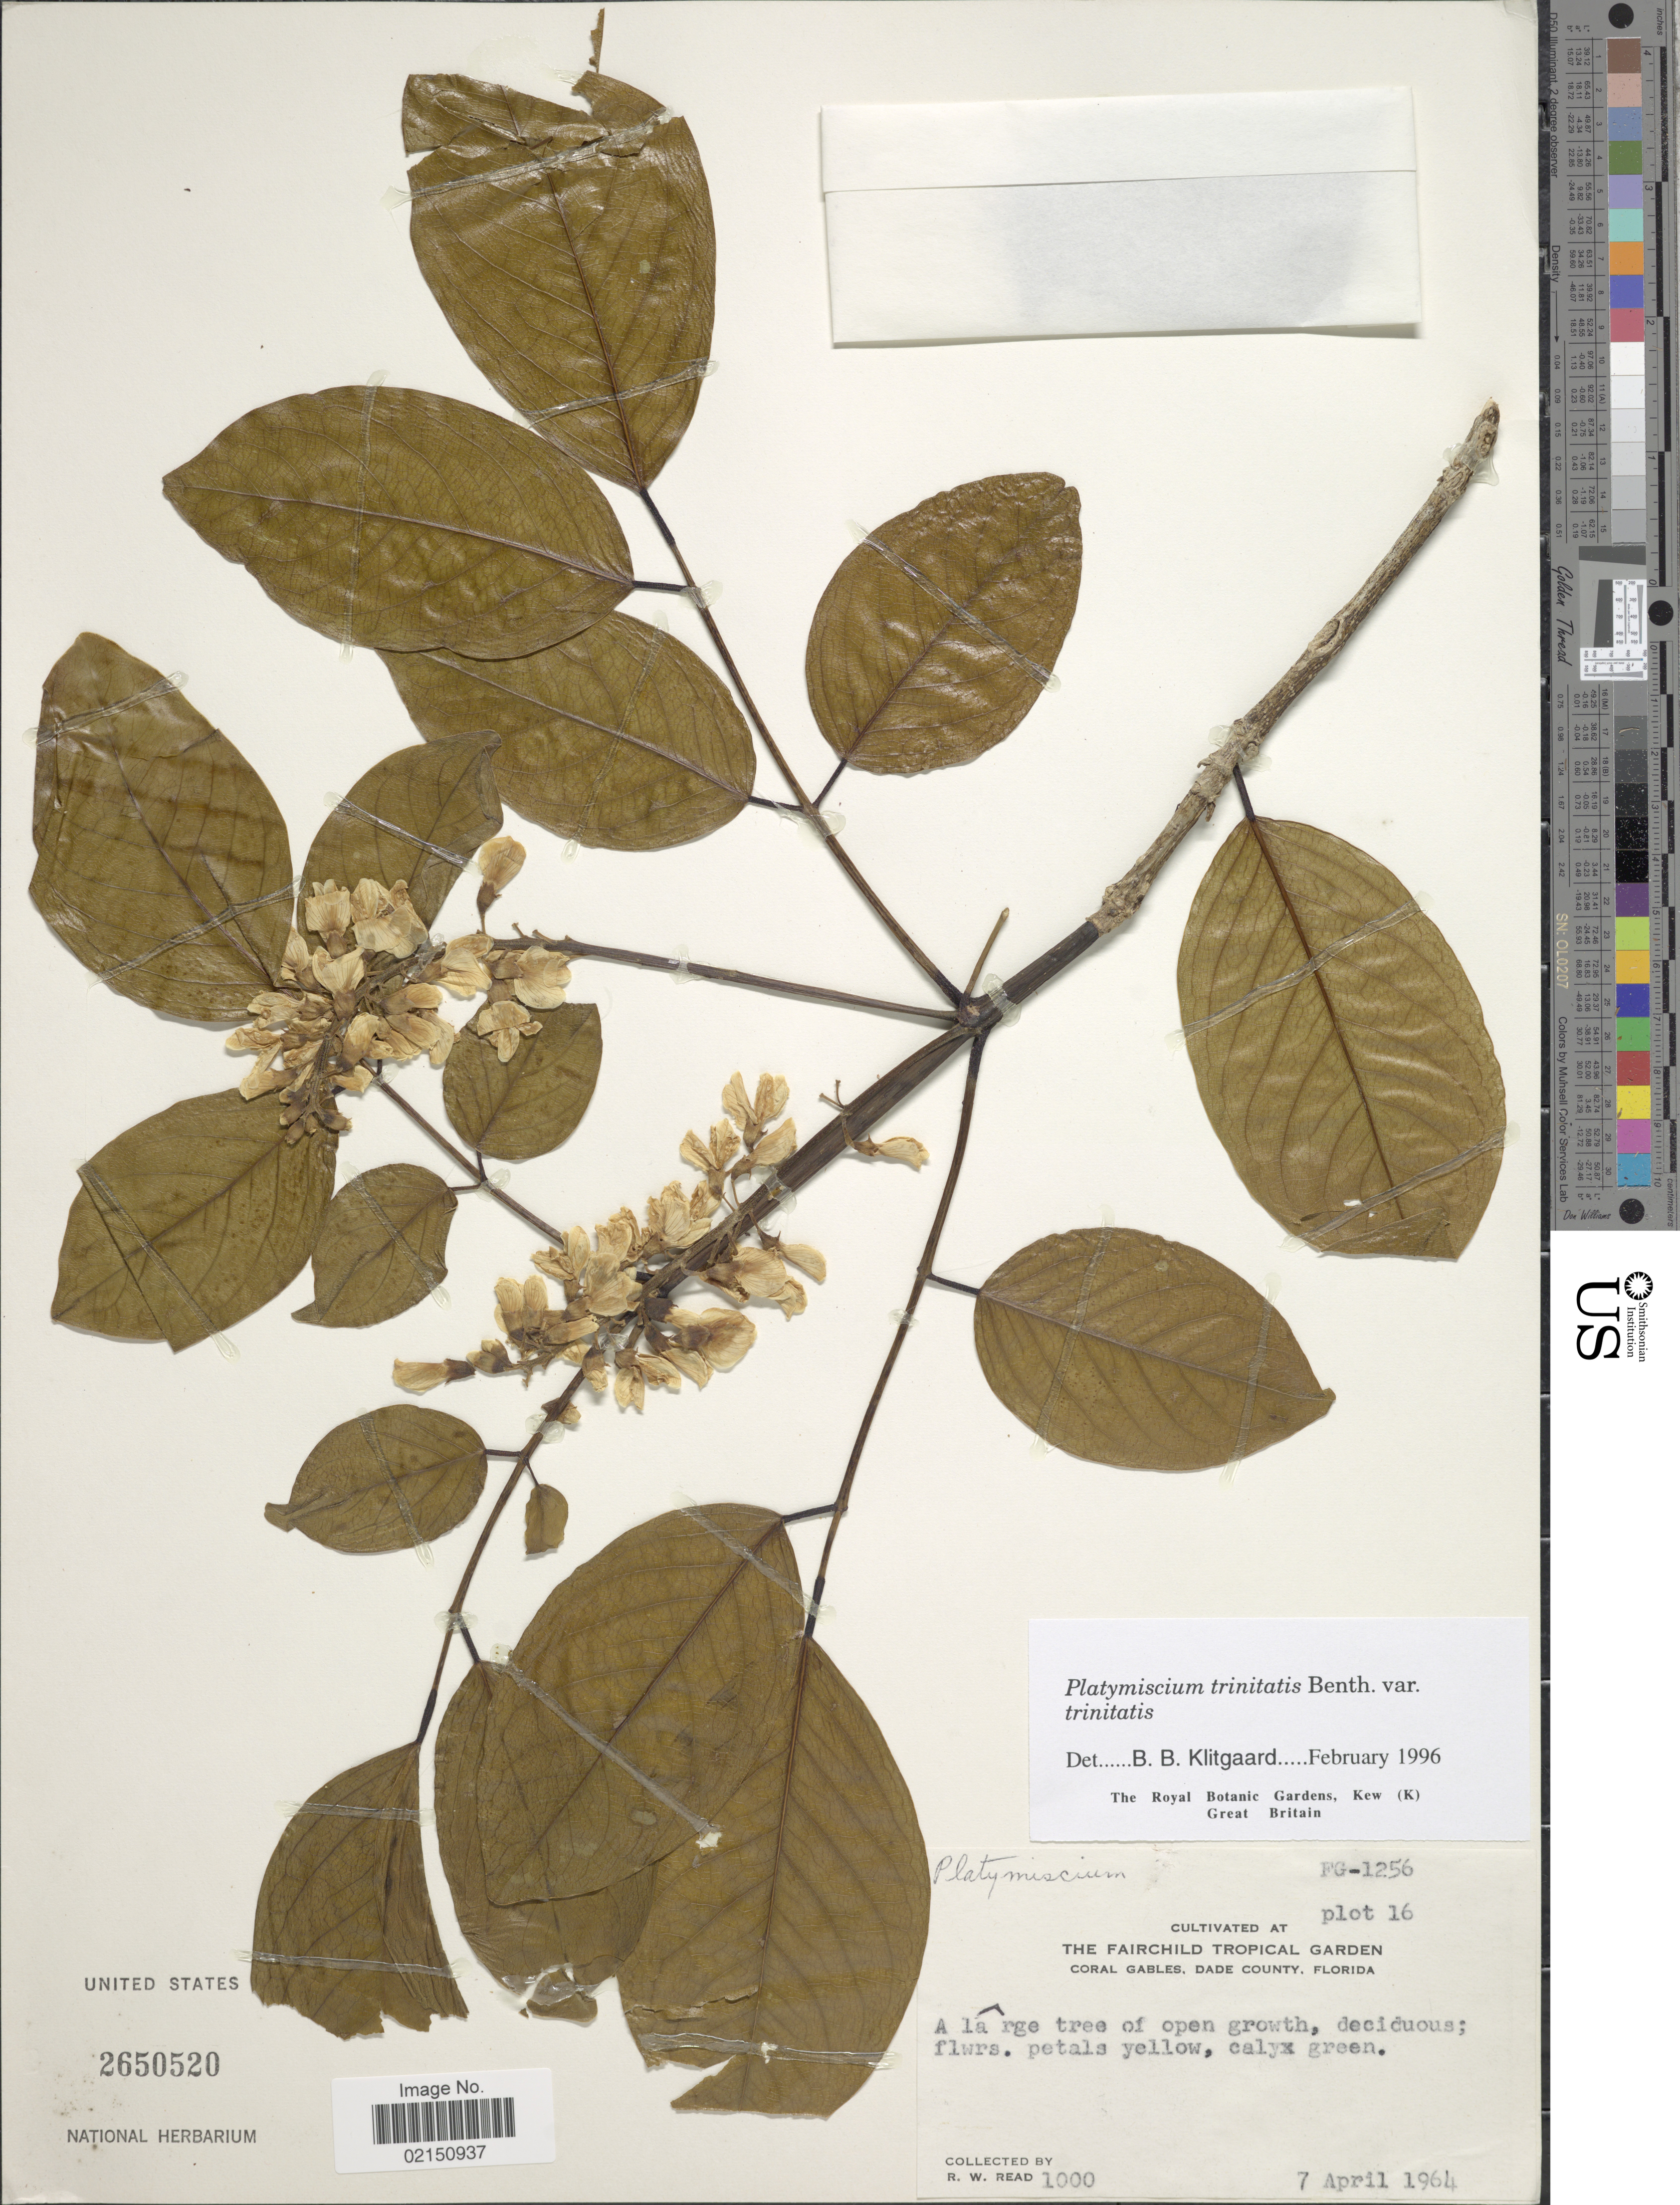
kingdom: Plantae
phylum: Tracheophyta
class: Magnoliopsida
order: Fabales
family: Fabaceae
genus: Platymiscium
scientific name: Platymiscium trinitatis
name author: Benth.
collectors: R. W. Read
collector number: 1000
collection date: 1964-04-07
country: United States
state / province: Florida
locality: The Fairchild Tropical Garden Coral Gables, Dade County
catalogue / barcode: US 2650520